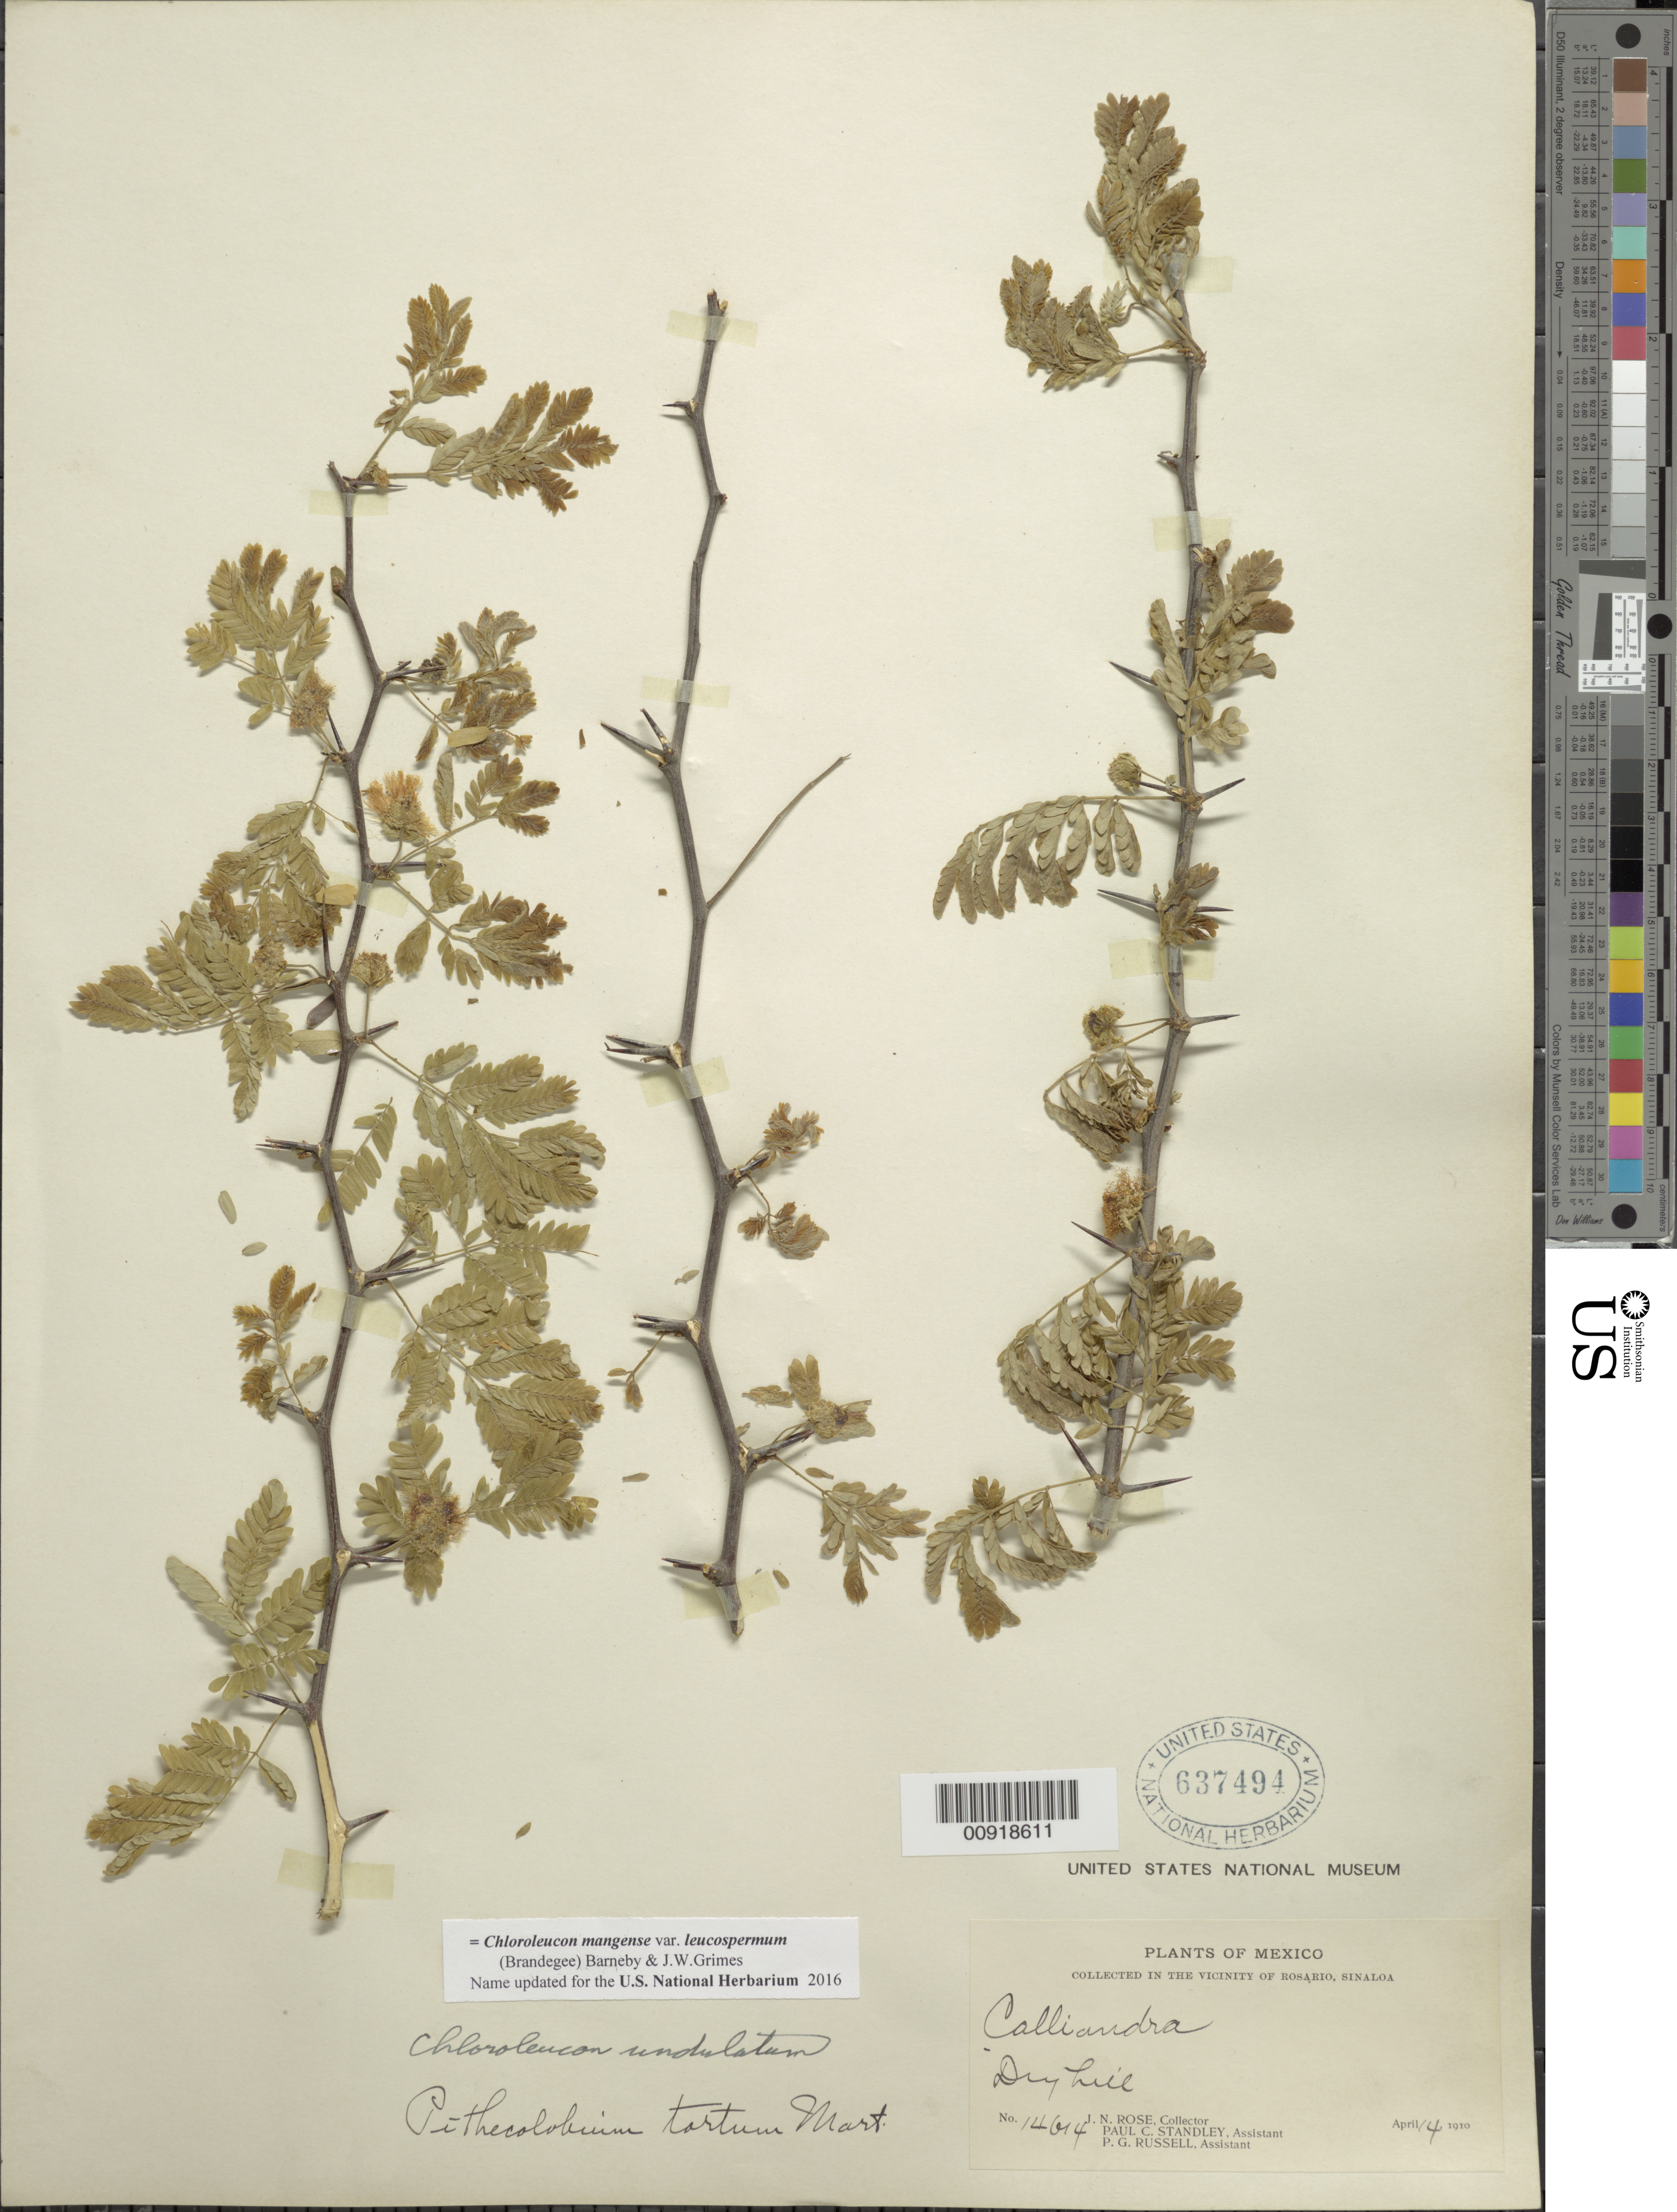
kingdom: Plantae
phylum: Tracheophyta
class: Magnoliopsida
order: Fabales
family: Fabaceae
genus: Chloroleucon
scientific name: Chloroleucon mangense var. leucospermum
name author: (Brandegee) Barneby & J.W. Grimes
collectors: J. N. Rose, P. C. Standley & P. G. Russell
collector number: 14614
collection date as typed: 14 Apr 1910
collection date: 1910-04-14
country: Mexico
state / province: Sinaloa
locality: In the vicinity of Rosario, Sinaloa.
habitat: Dry hill.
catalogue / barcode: US 637494